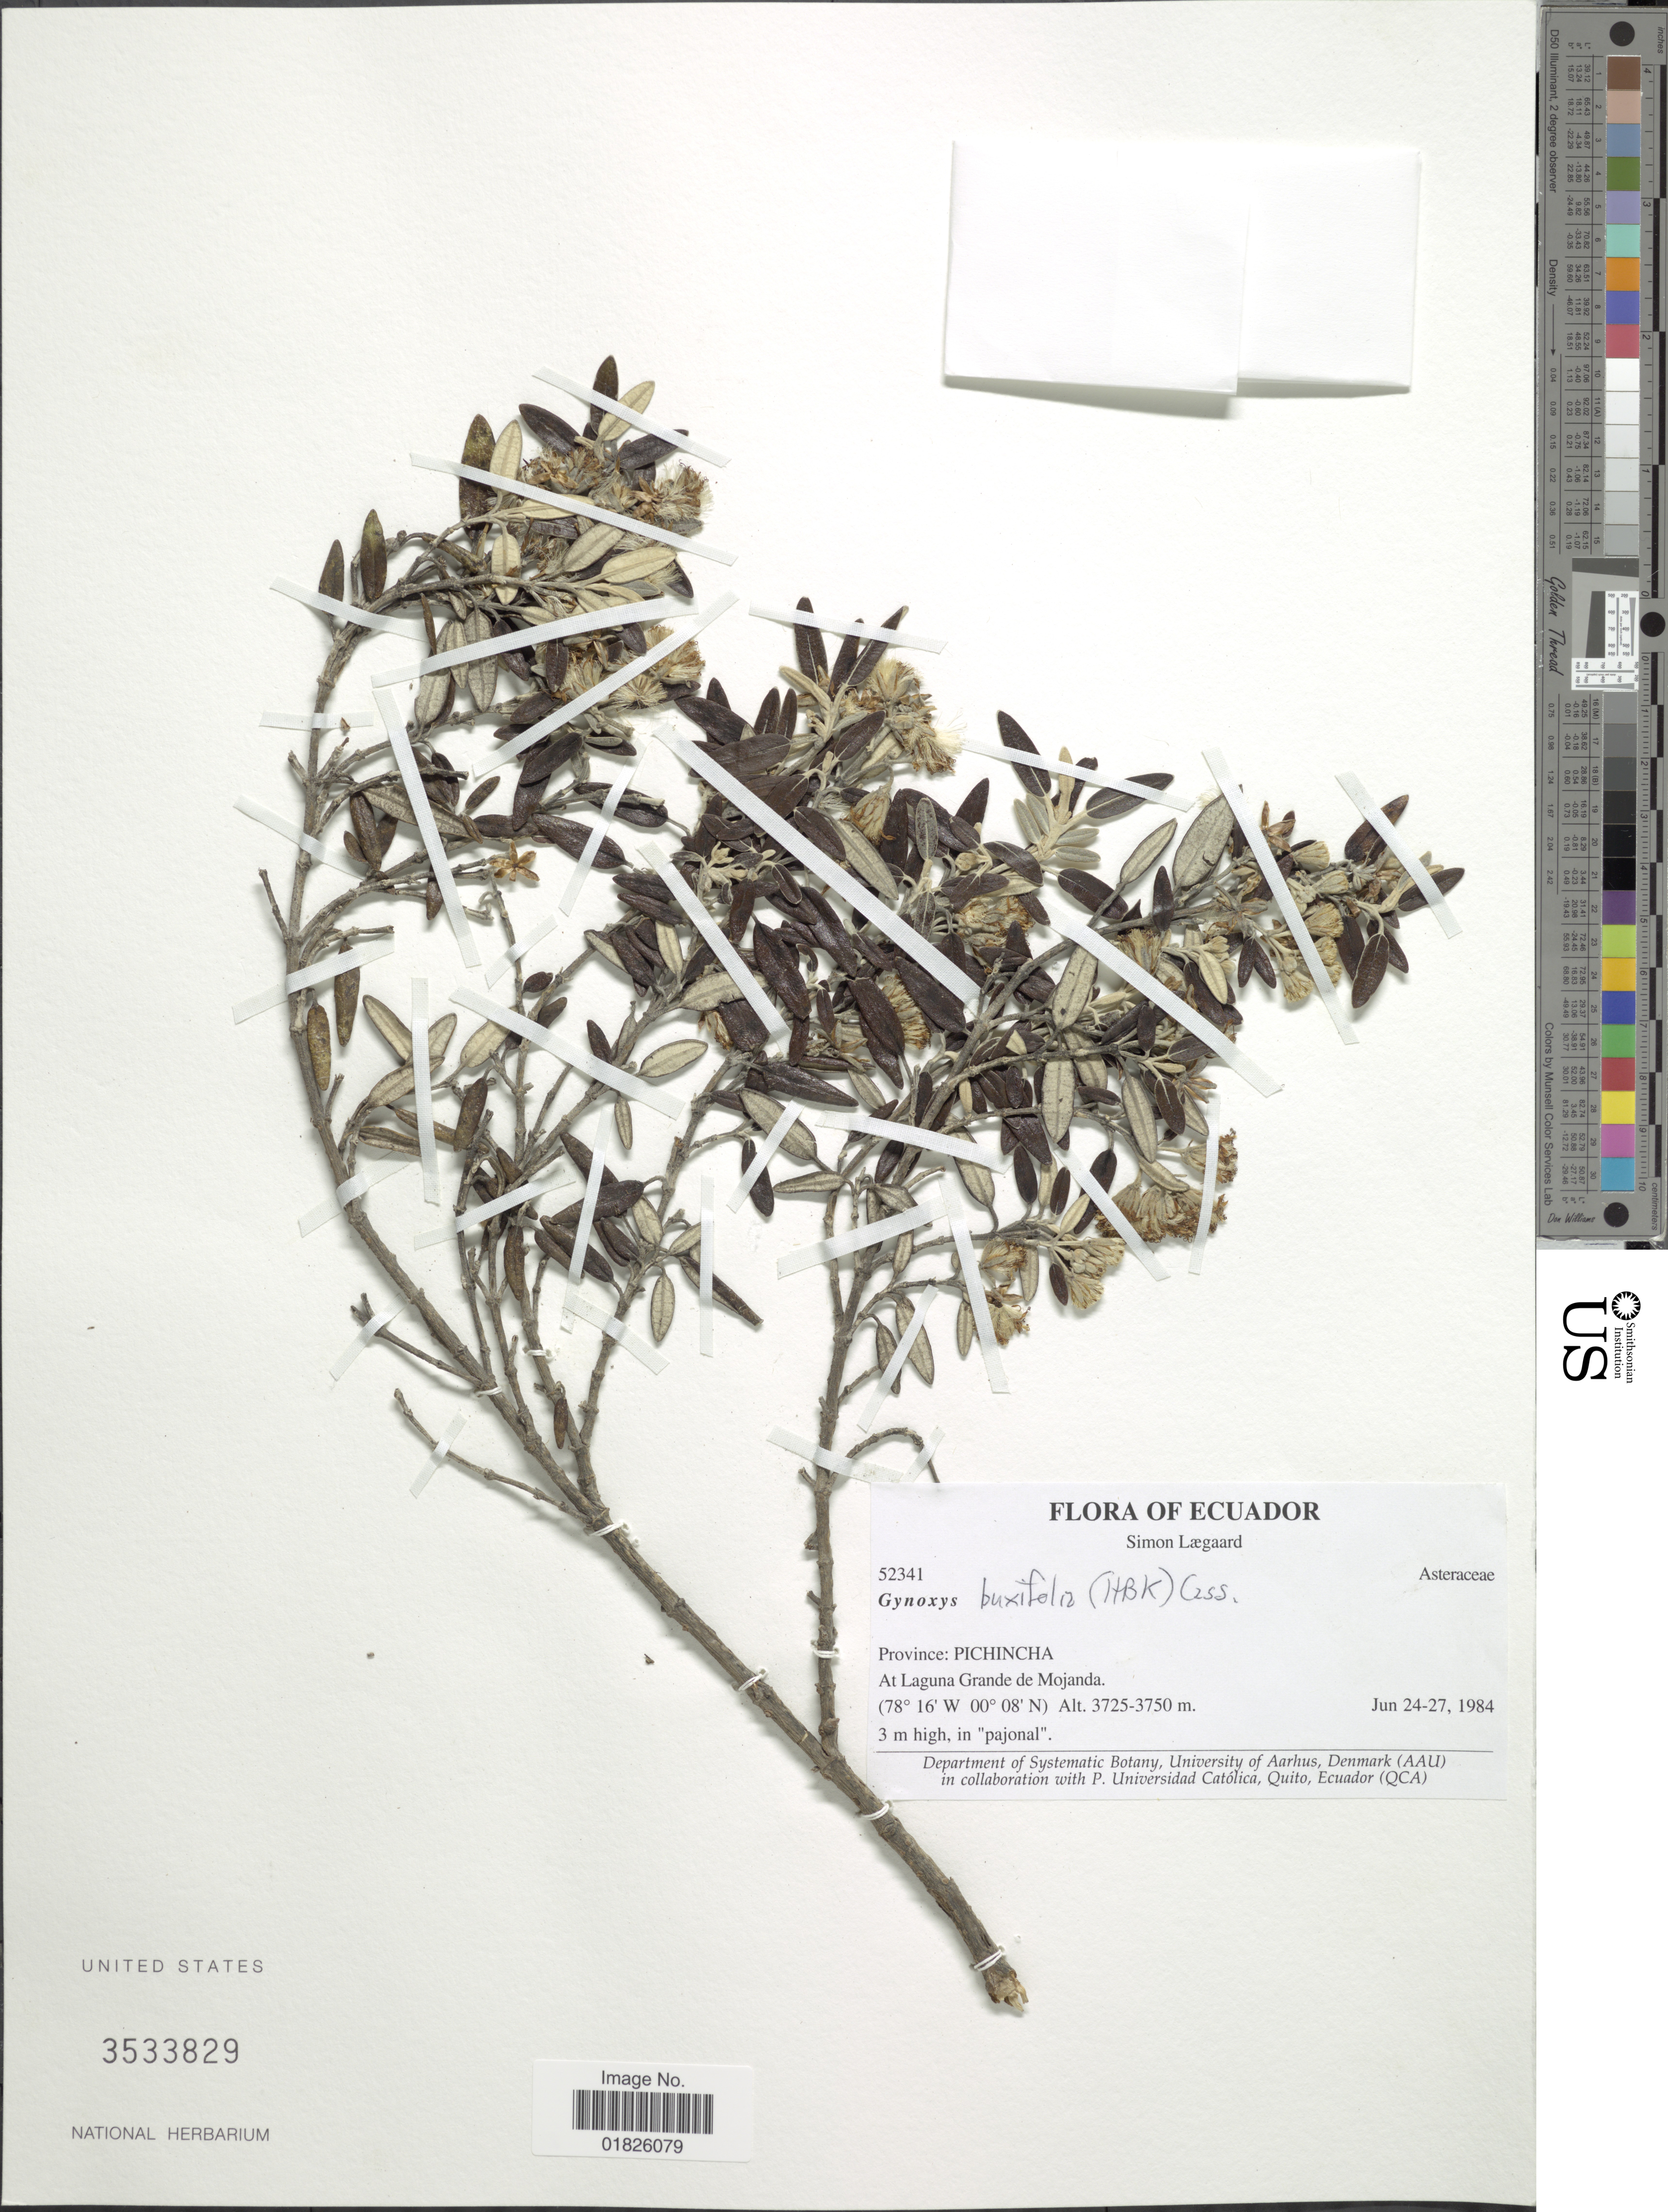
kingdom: Plantae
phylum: Tracheophyta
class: Magnoliopsida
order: Asterales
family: Asteraceae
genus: Gynoxys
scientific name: Gynoxys buxifolia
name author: (Kunth) Cass.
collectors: S. Lægaard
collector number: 52341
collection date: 1984-06-24/1984-06-27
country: Ecuador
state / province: Pichincha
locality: At Laguna Grande de Mojanda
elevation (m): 3725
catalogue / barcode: US 3533829